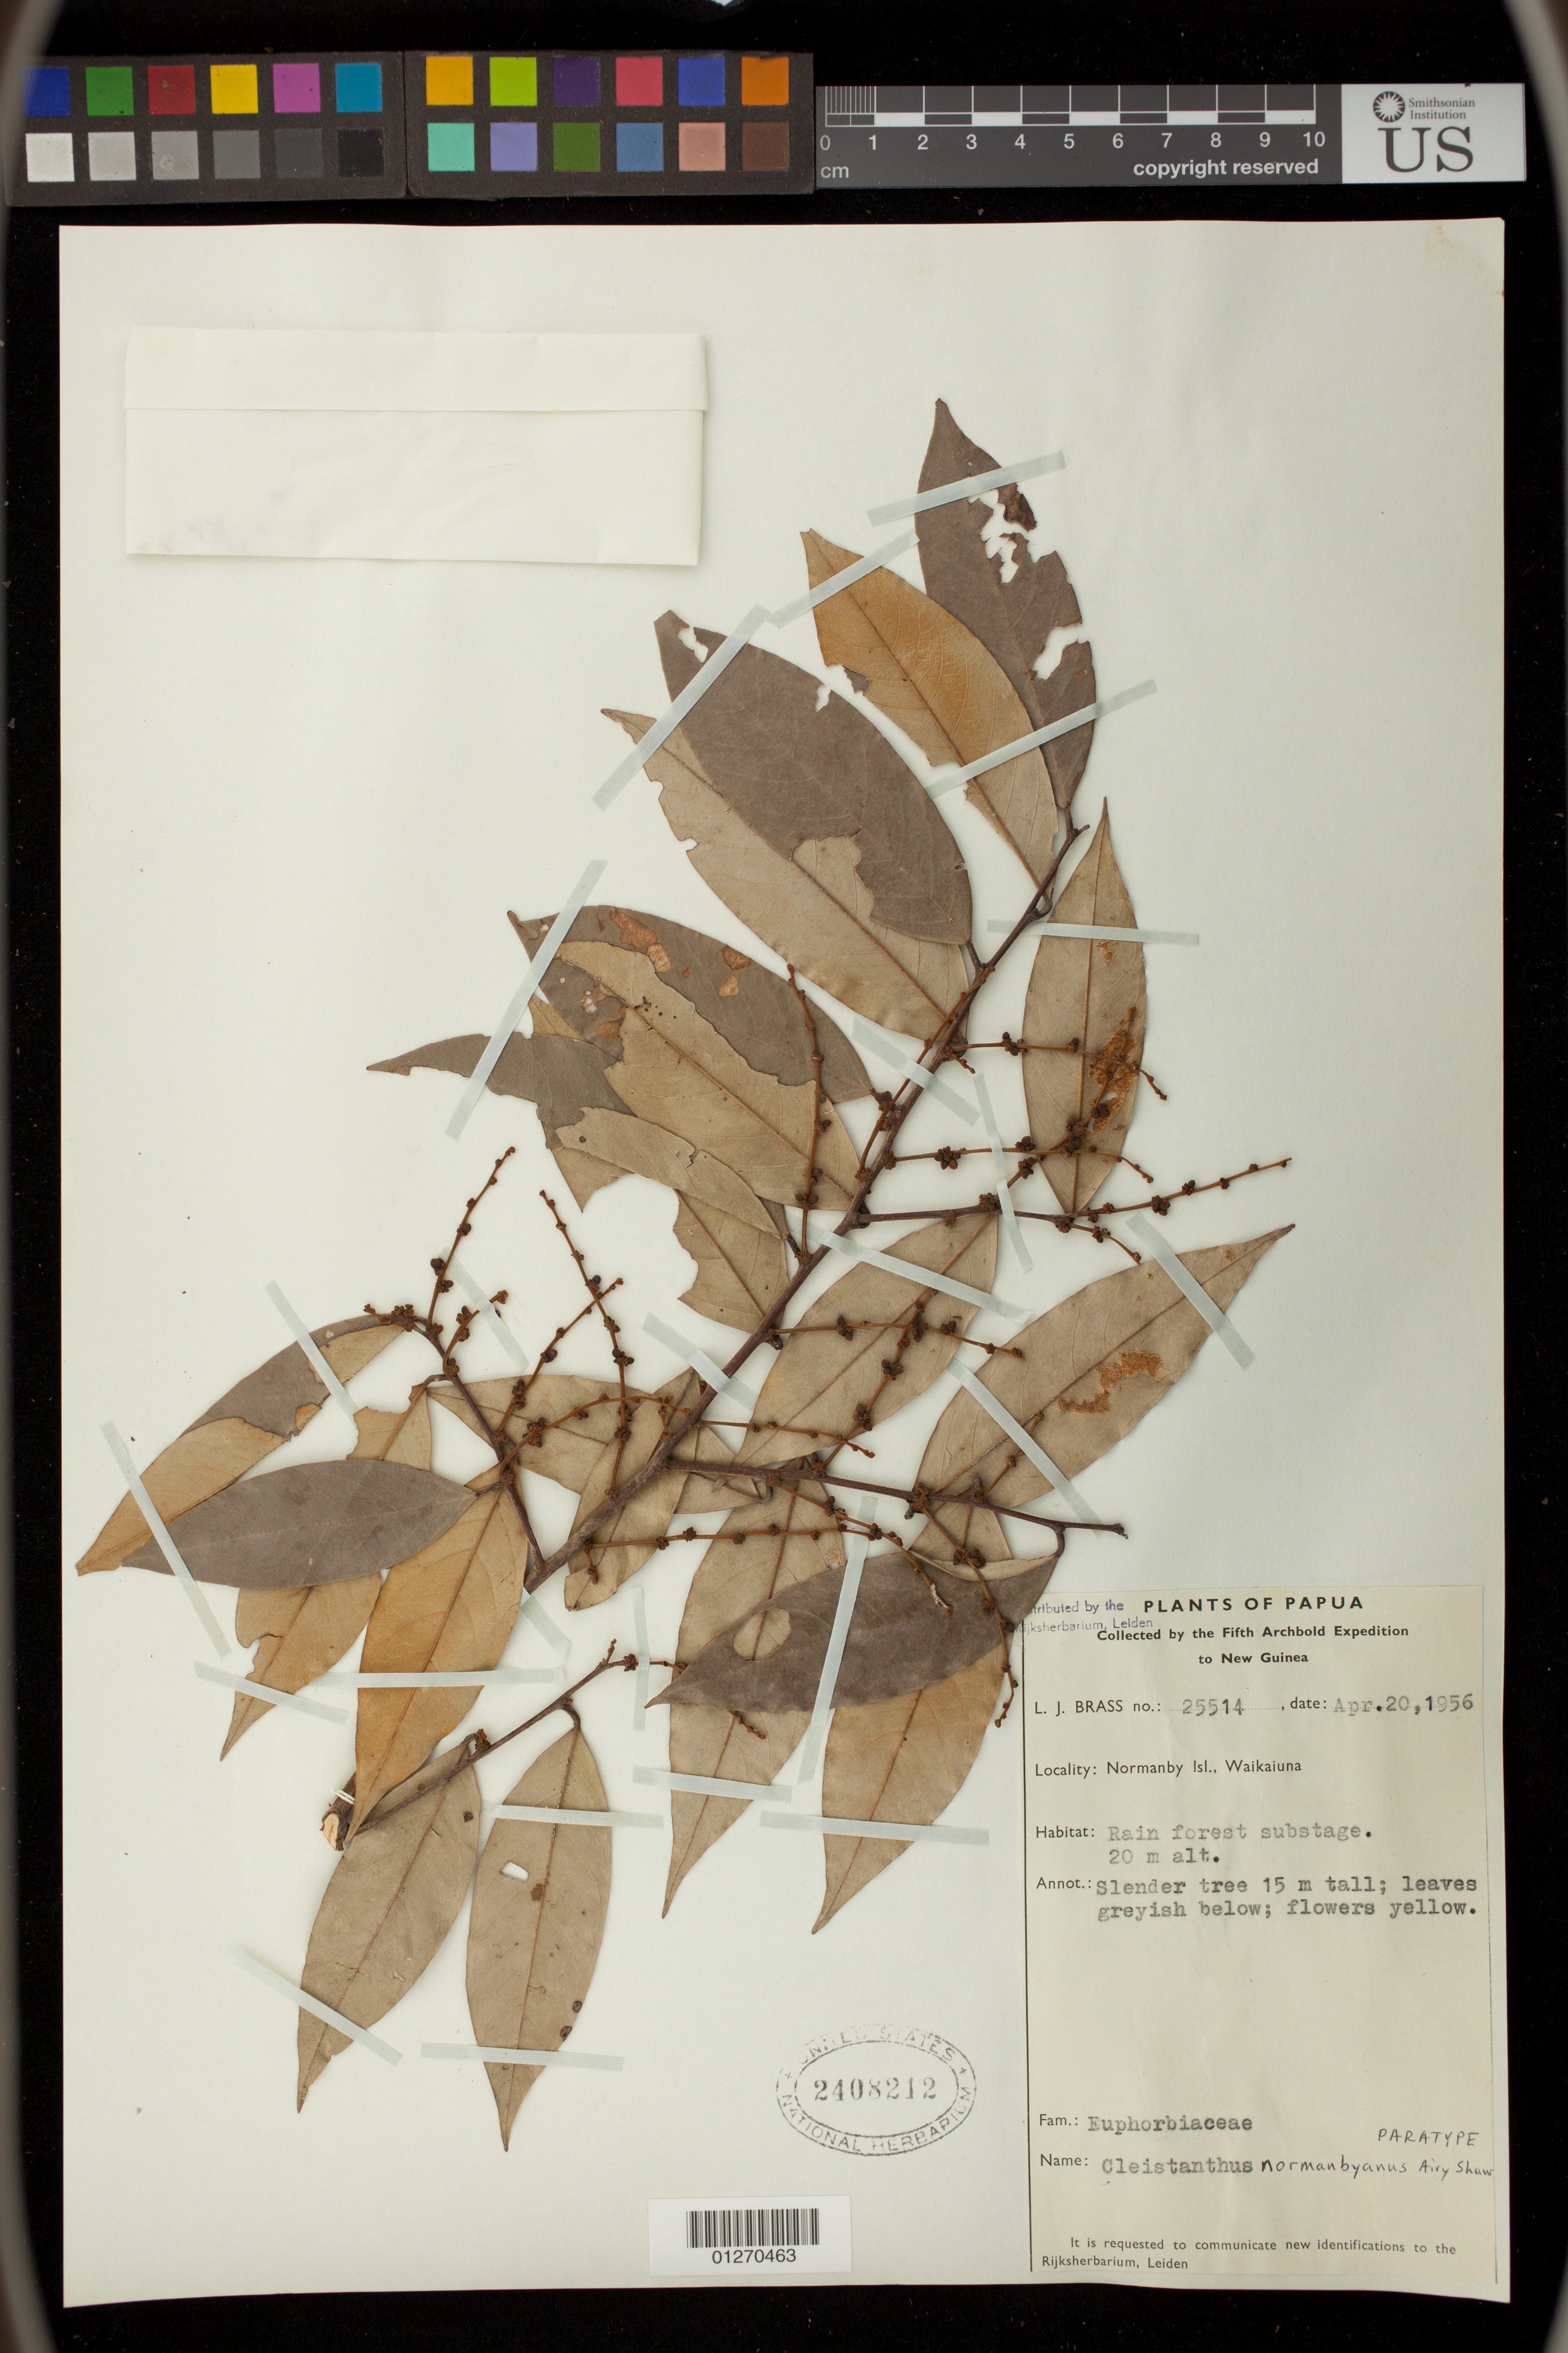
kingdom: Plantae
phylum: Tracheophyta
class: Magnoliopsida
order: Malpighiales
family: Phyllanthaceae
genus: Cleistanthus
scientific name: Cleistanthus normanbyanus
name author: Airy Shaw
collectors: L. J. Brass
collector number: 25514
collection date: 1956-04-20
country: Papua New Guinea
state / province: Milne Bay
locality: Normanby Isl., Waikaiuna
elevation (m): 20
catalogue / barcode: US 2408212